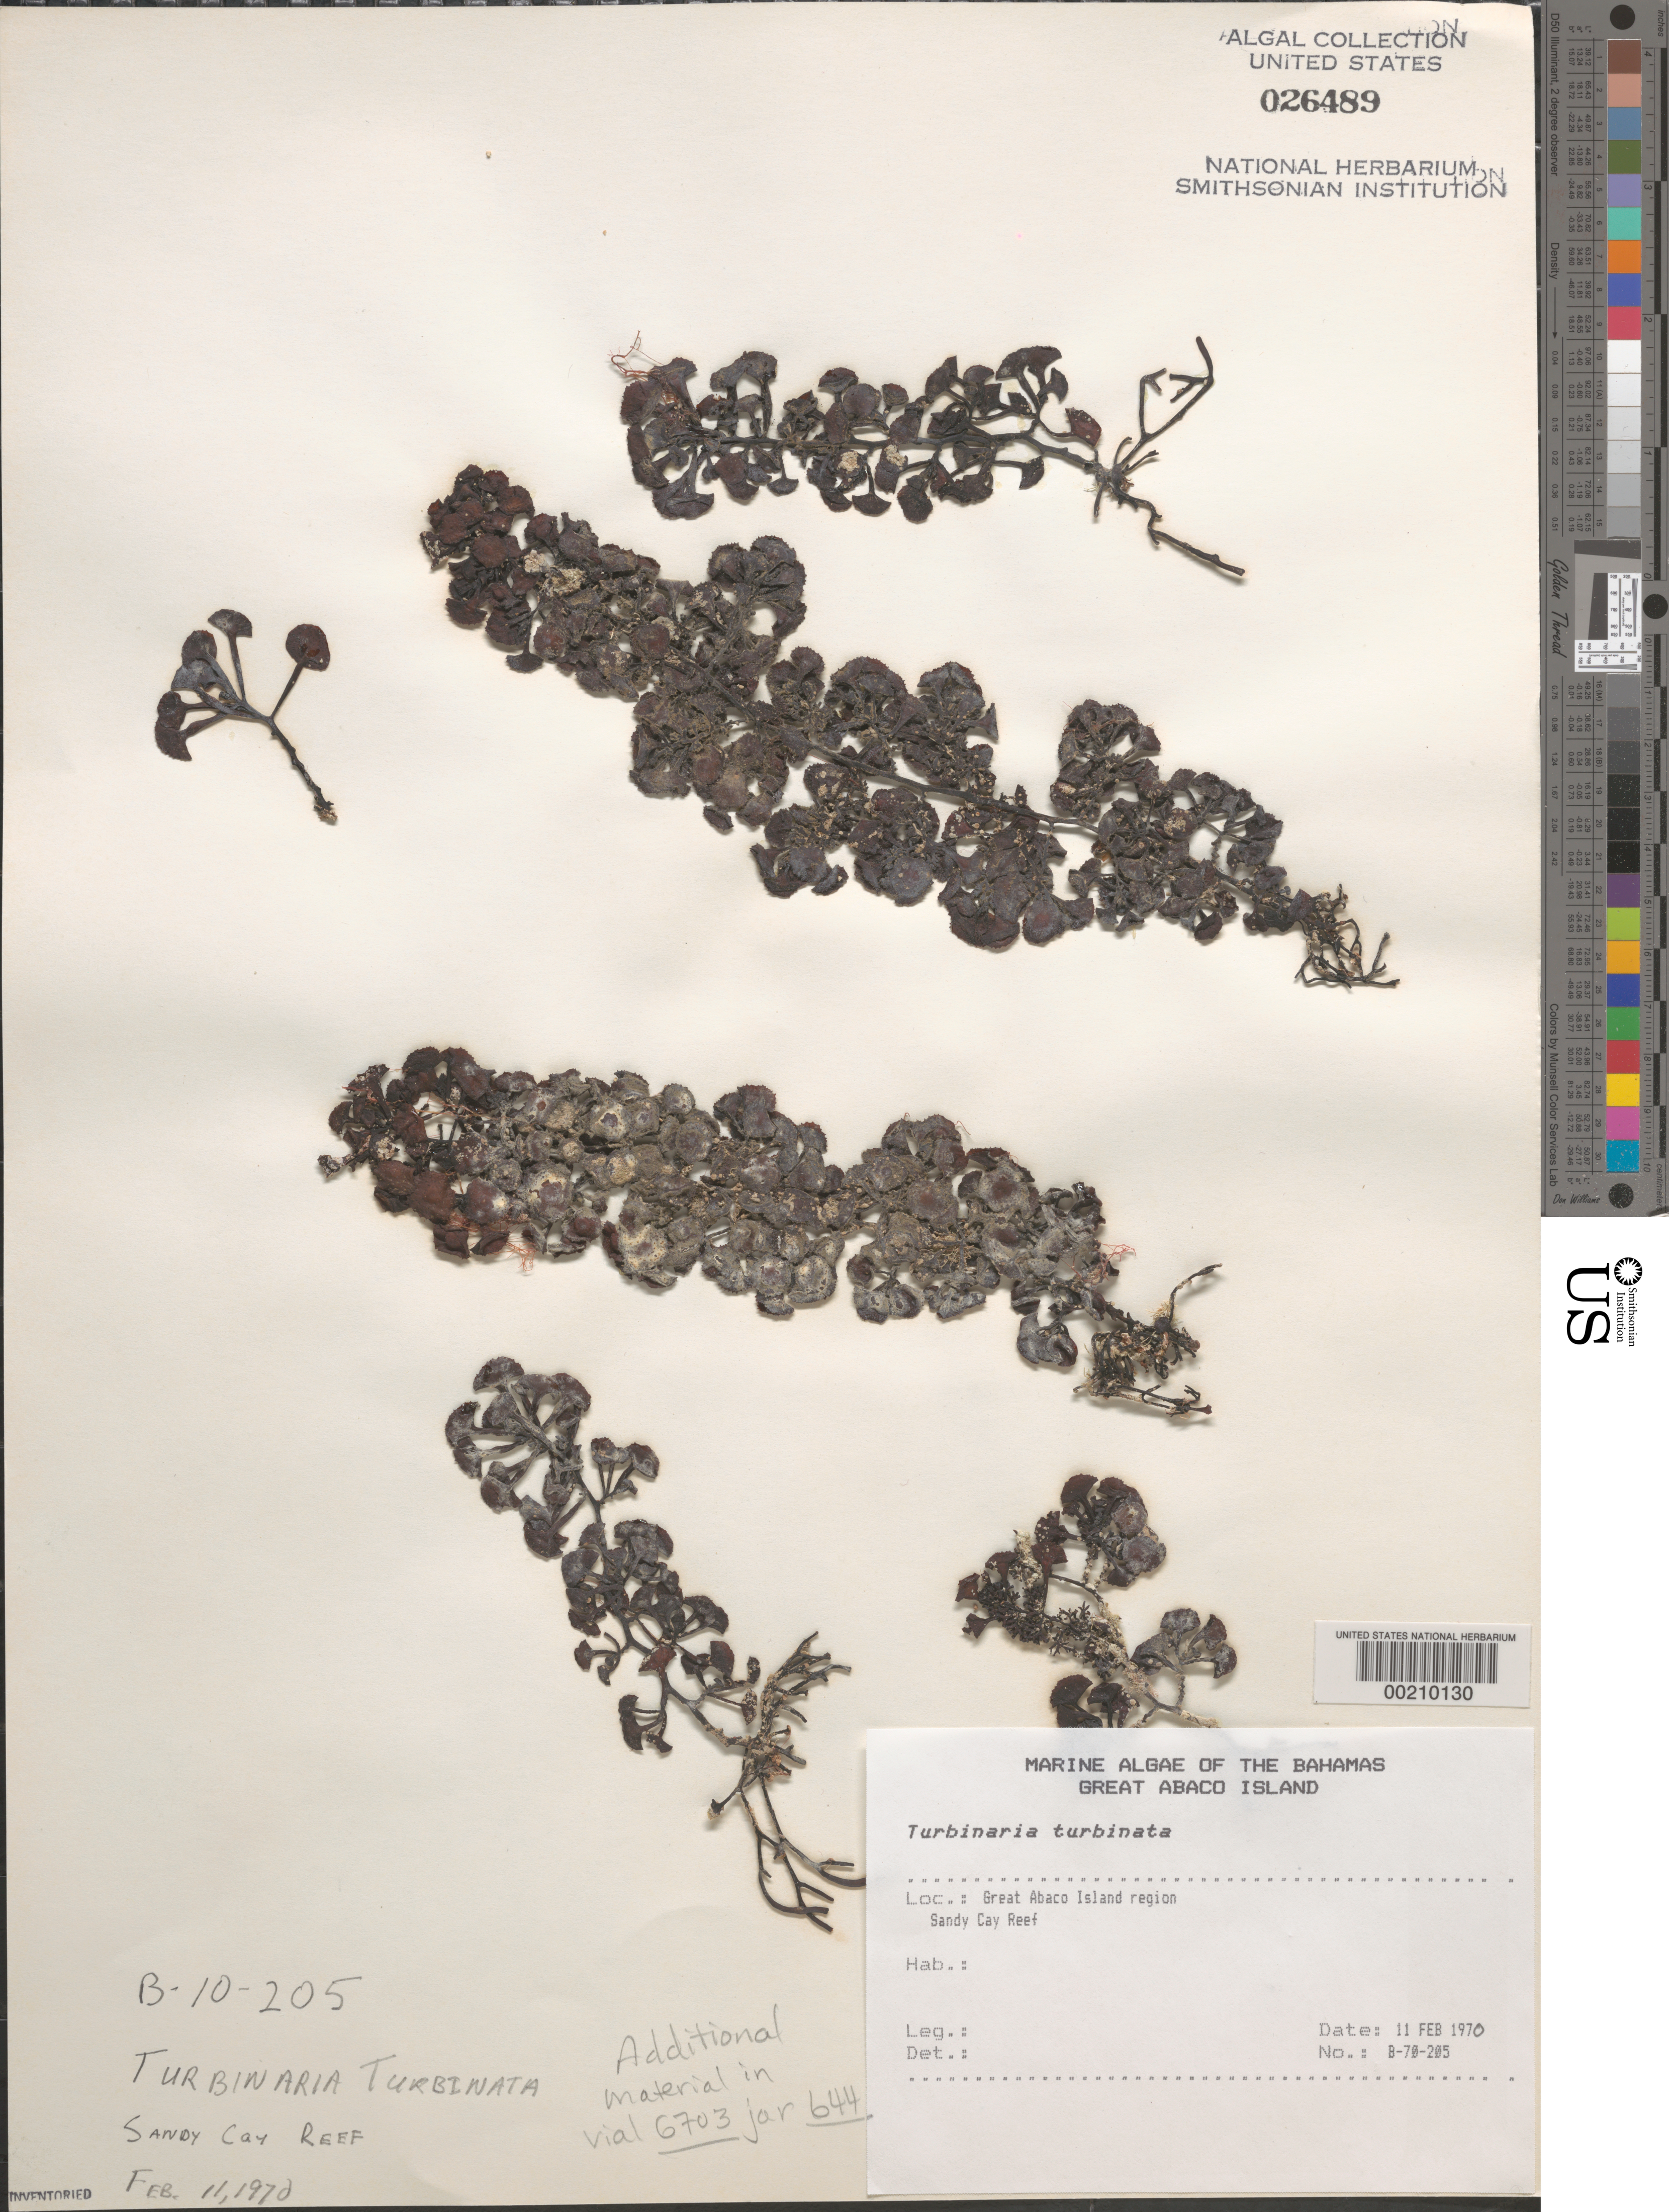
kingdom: Chromista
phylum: Ochrophyta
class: Phaeophyceae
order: Fucales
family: Sargassaceae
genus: Turbinaria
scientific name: Turbinaria turbinata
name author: (L.) Kuntze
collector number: B-70-205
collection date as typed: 11 Feb 1970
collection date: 1970-02-11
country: Bahamas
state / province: Abaco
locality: Sandy cay reef, great abaco island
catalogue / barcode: US 26489